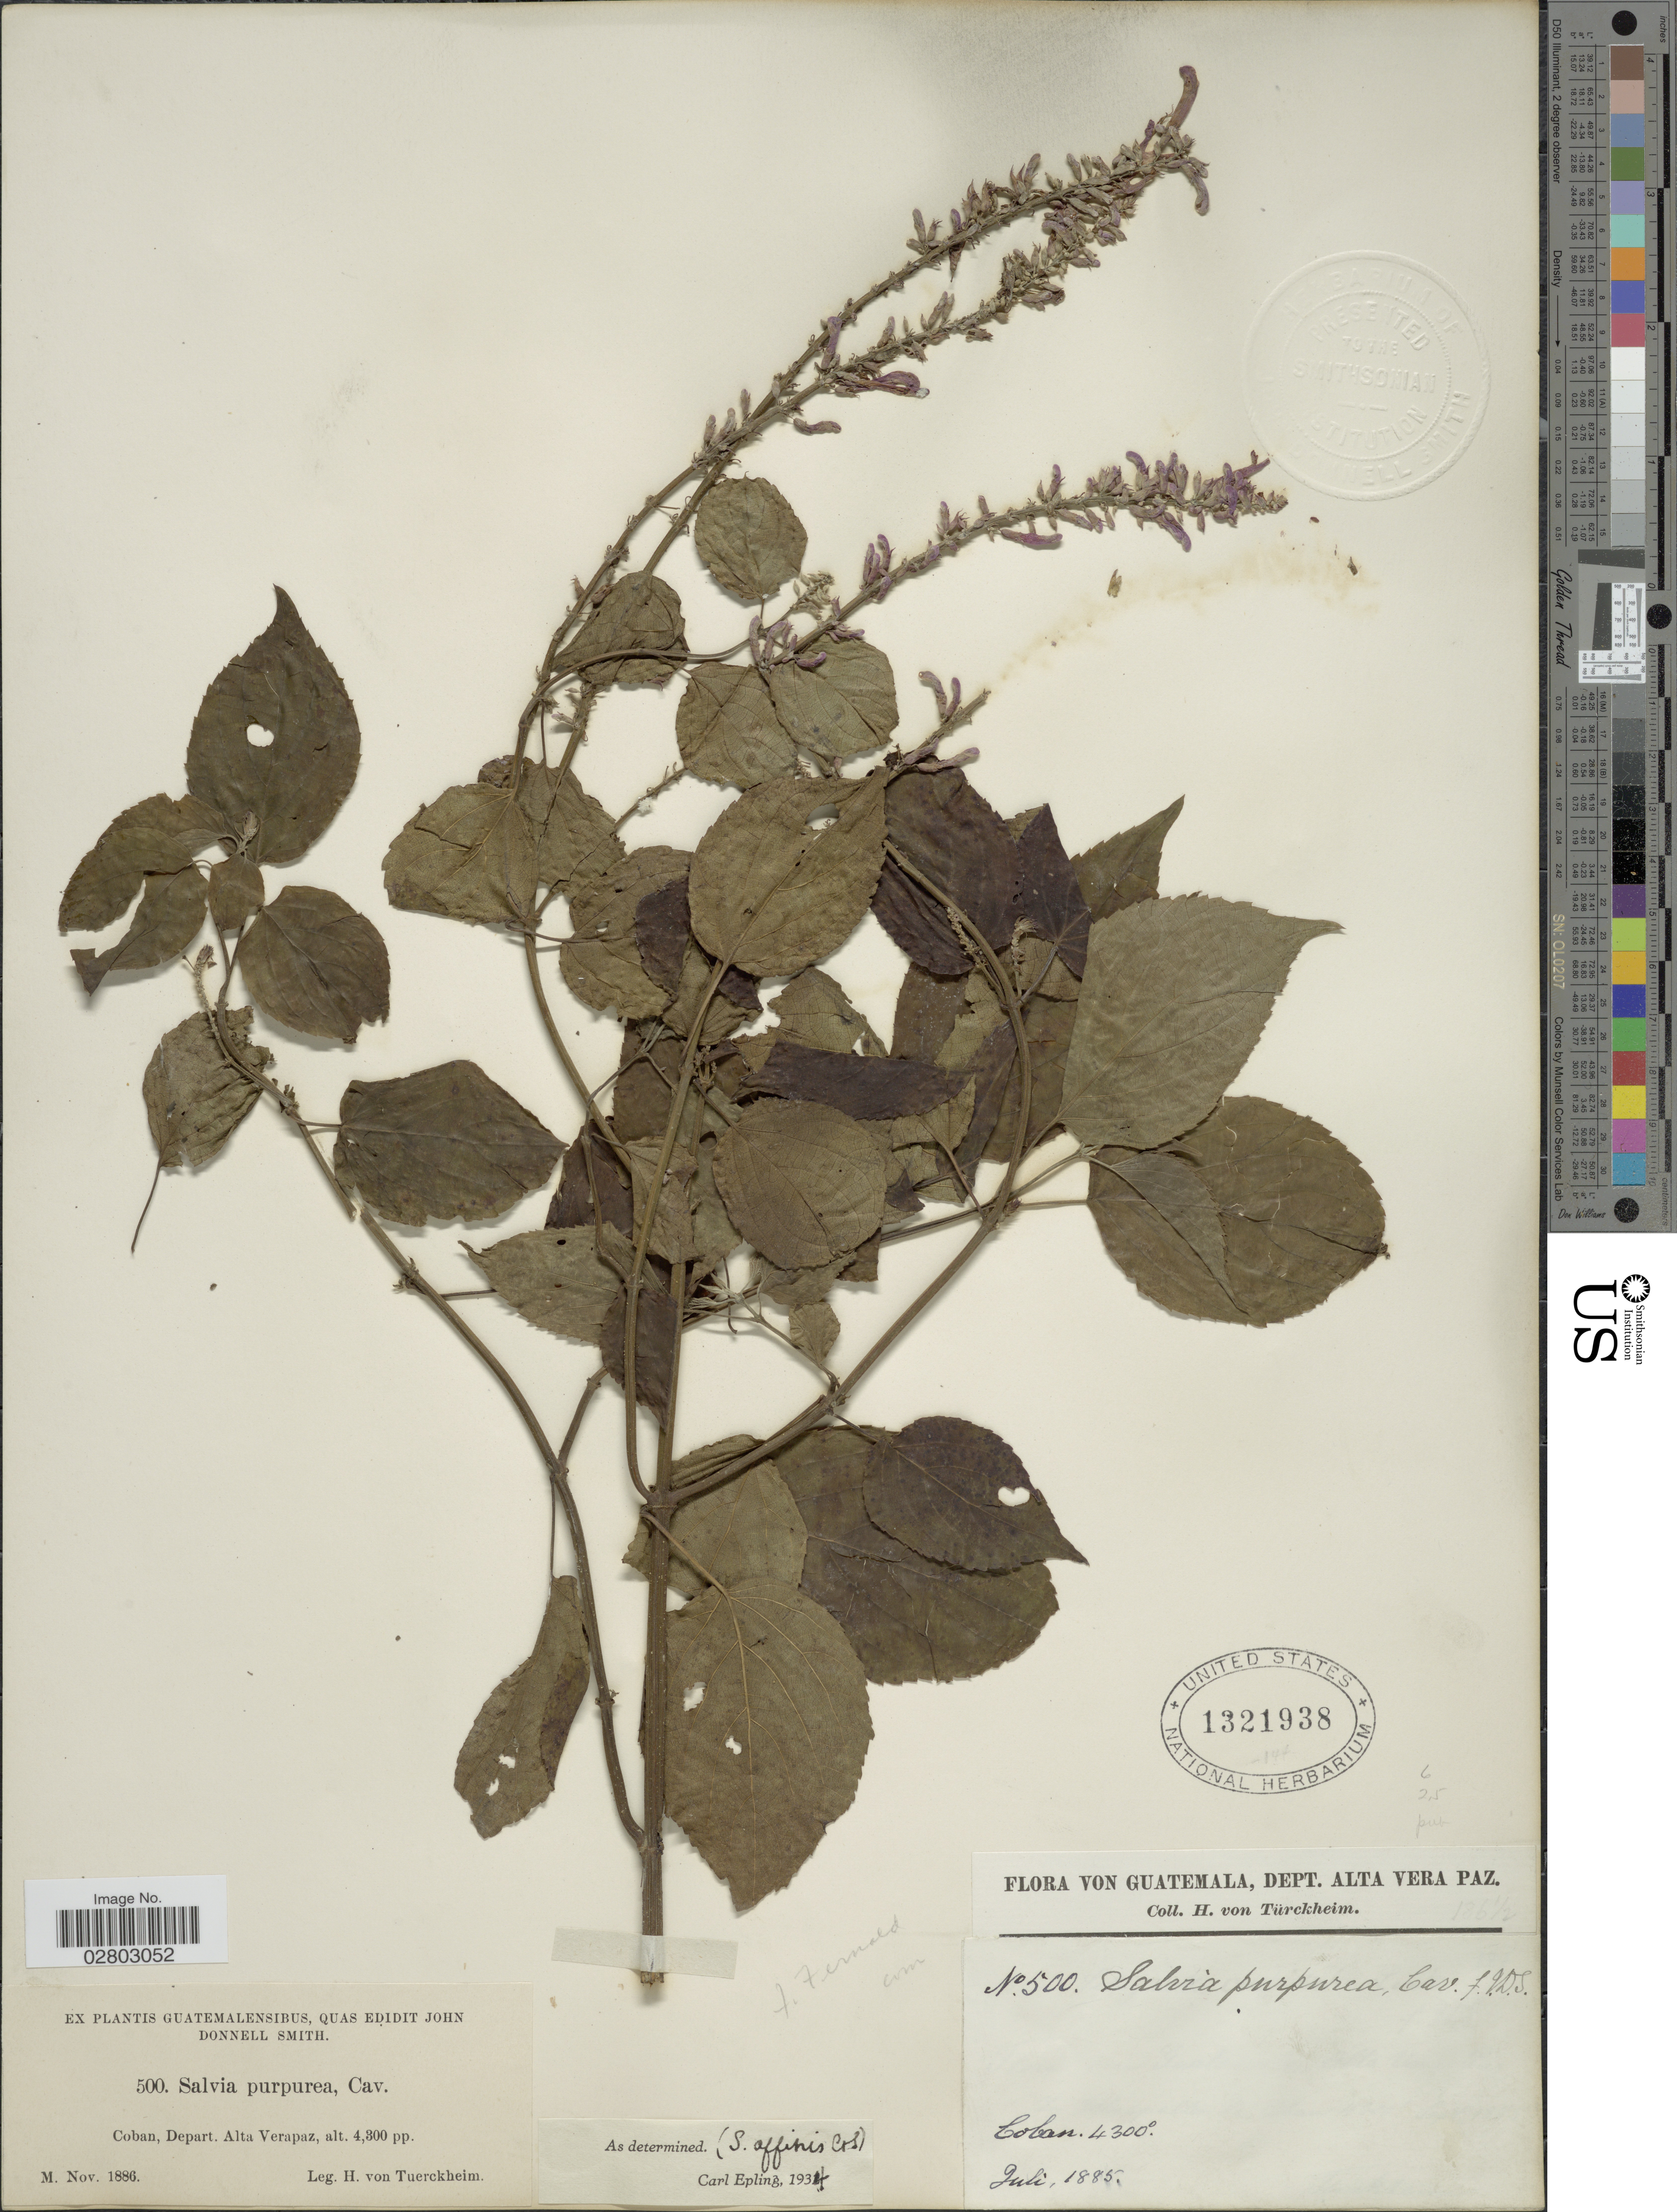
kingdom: Plantae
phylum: Tracheophyta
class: Magnoliopsida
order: Lamiales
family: Lamiaceae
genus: Salvia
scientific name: Salvia purpurea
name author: Cav.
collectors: H. von Türckheim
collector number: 500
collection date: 1886-11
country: Guatemala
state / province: Alta Verapaz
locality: Coban, Depart. Alta Verapaz.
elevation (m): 1311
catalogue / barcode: US 1321938